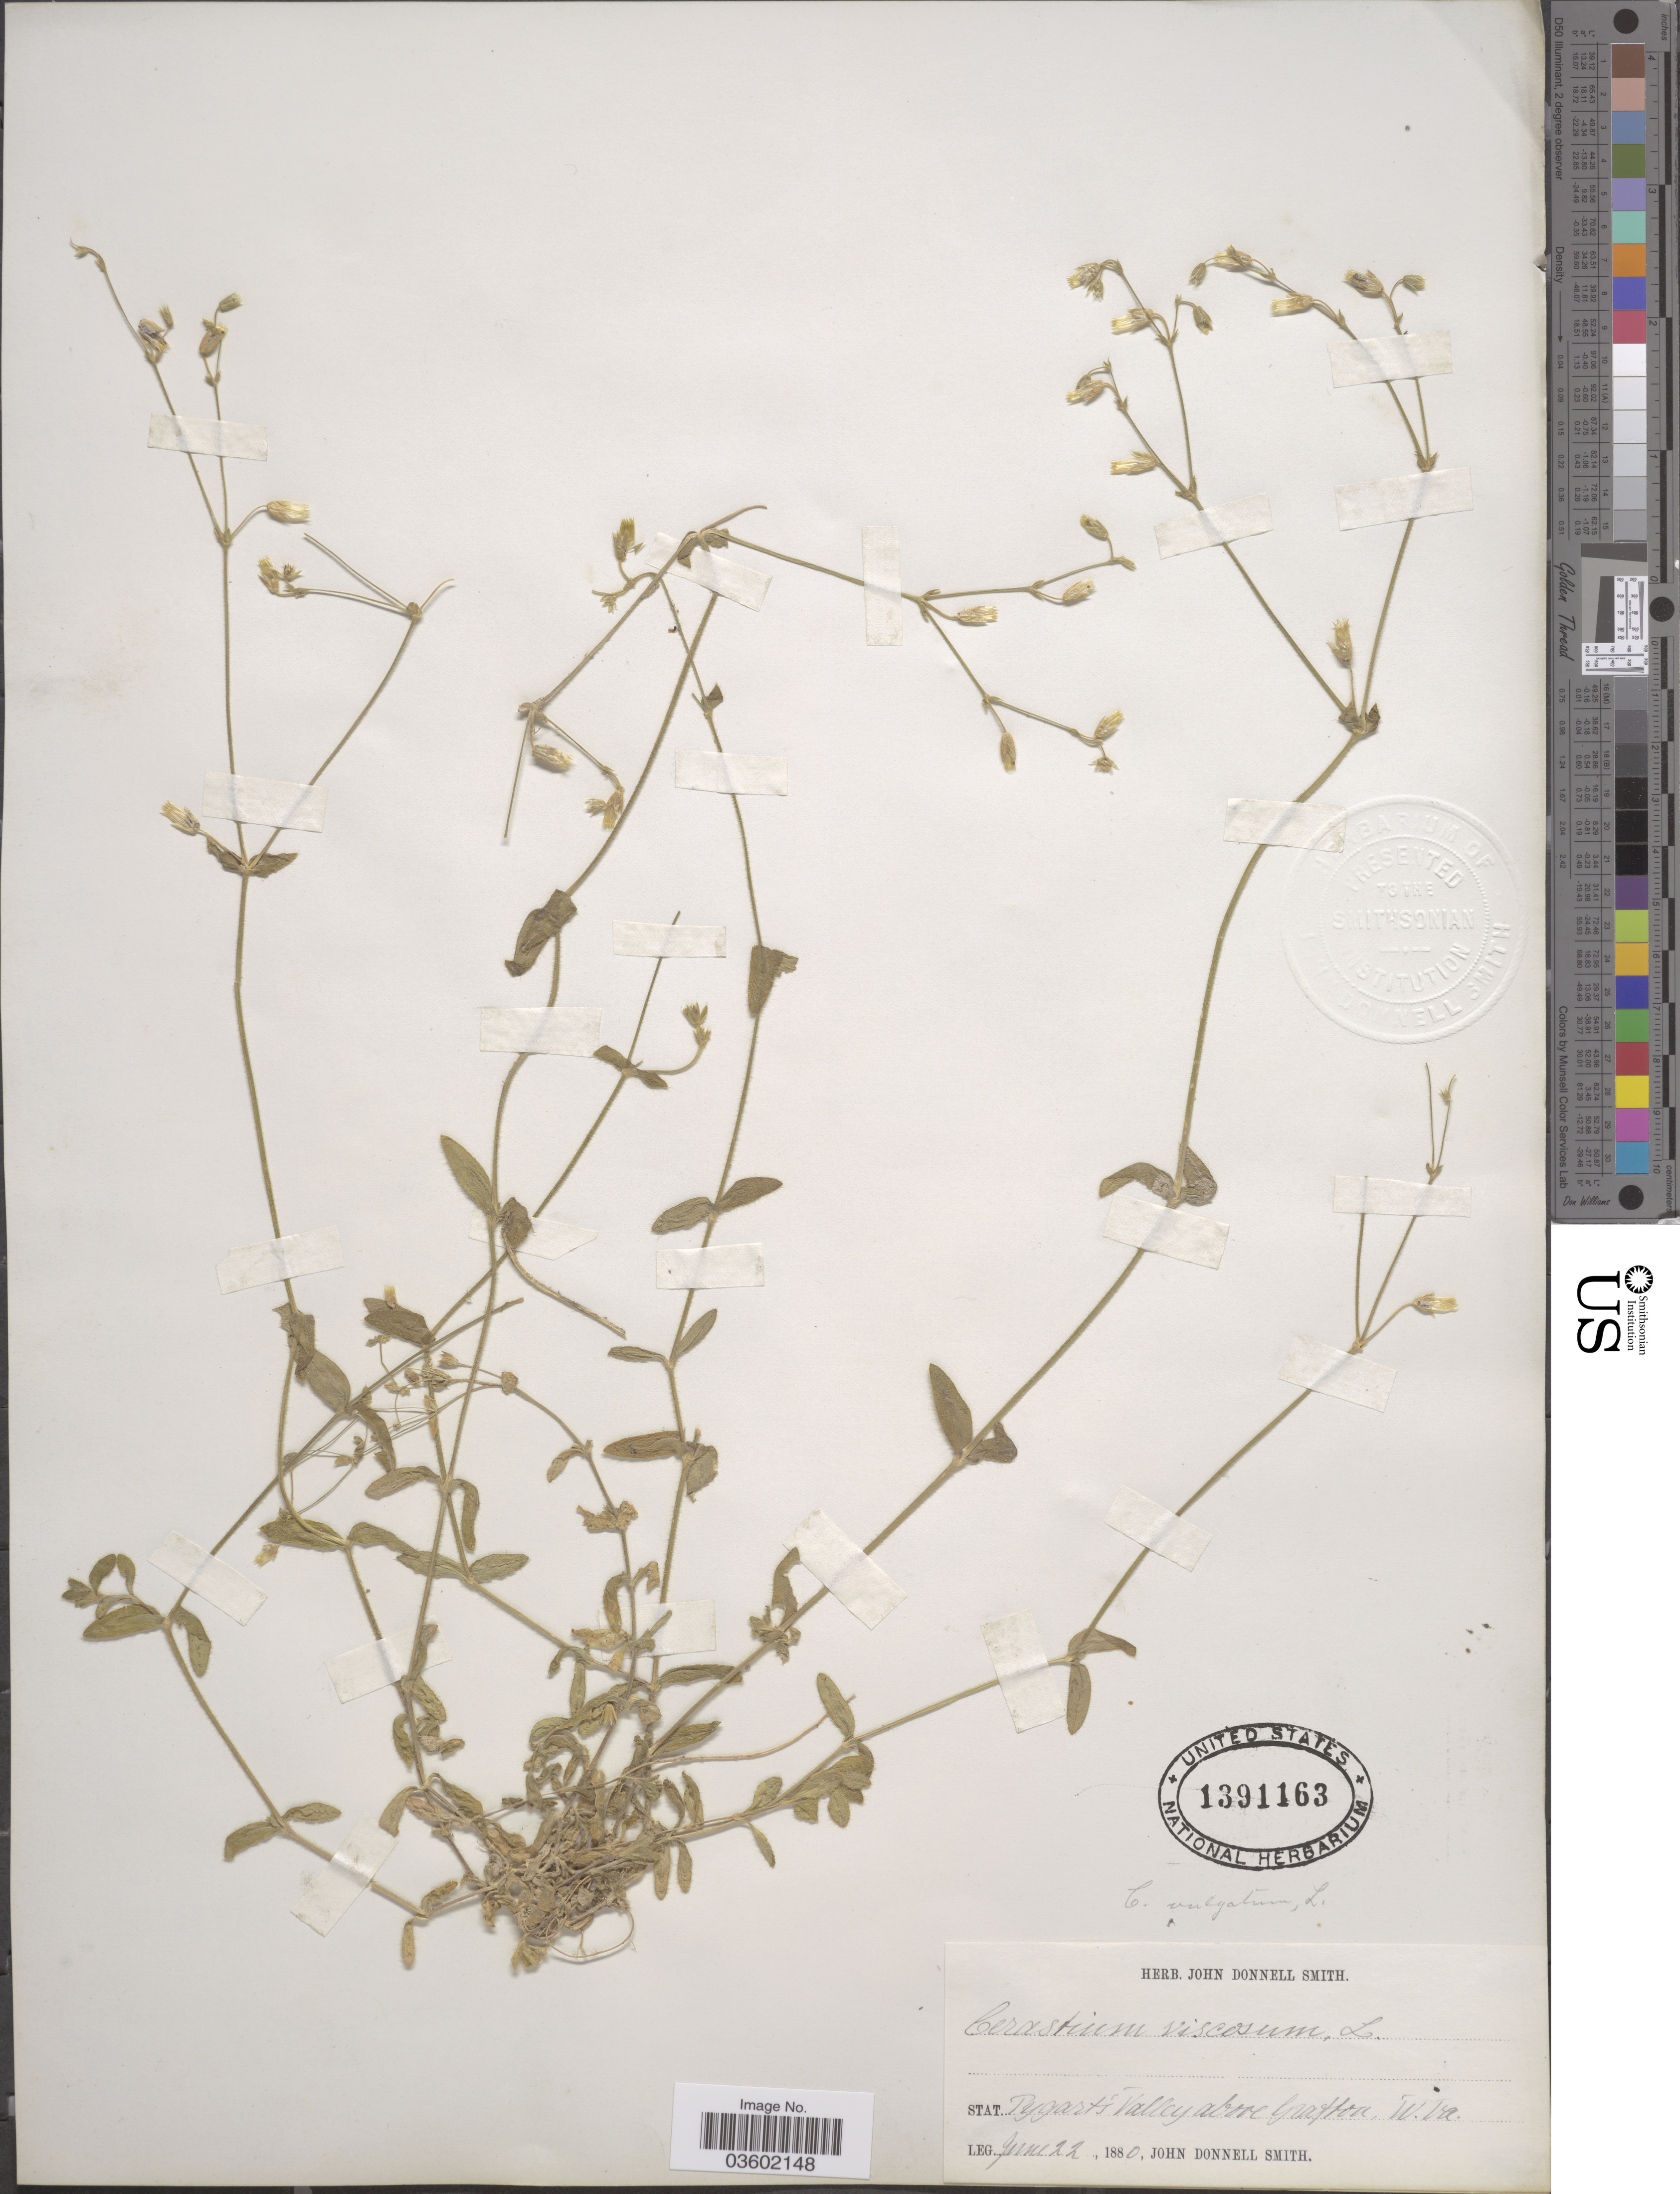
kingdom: Plantae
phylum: Tracheophyta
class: Magnoliopsida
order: Caryophyllales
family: Caryophyllaceae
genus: Cerastium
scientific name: Cerastium vulgatum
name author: L.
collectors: J. Donnell Smith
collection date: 1880-06-22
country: United States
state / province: West Virginia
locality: Stat. Pygart's Valley above Grafton.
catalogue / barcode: US 1391163